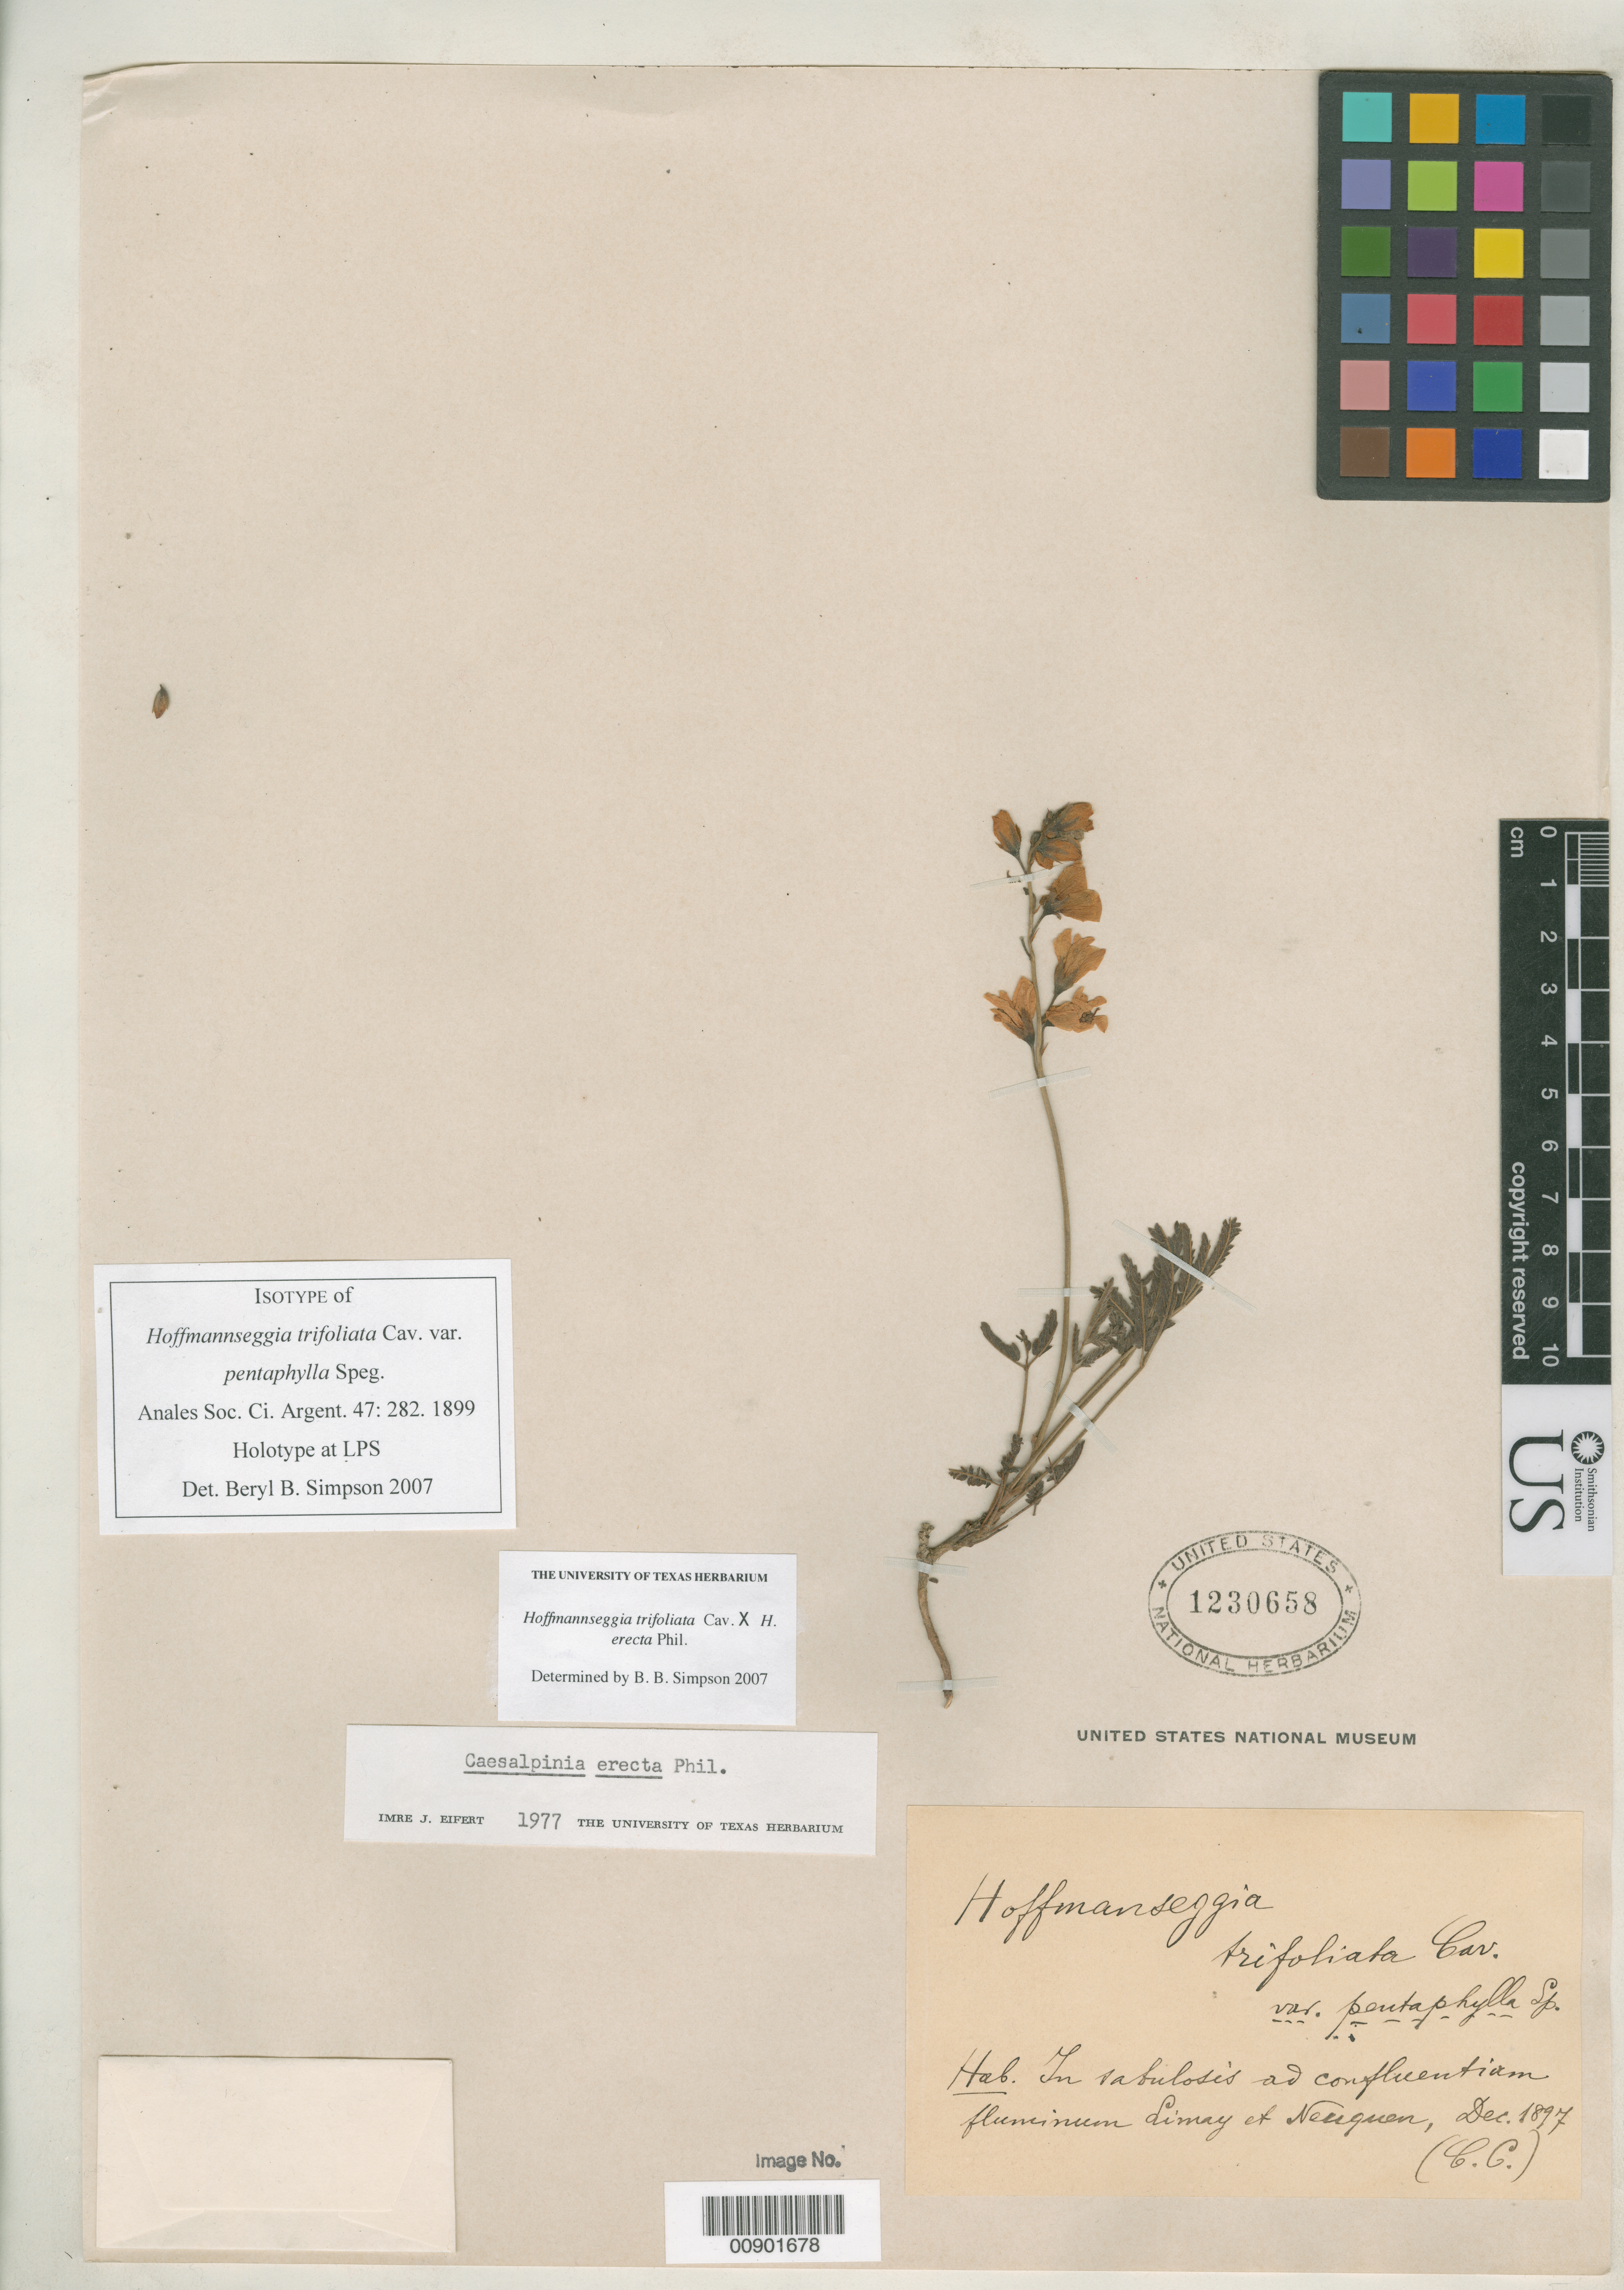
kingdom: Plantae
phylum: Tracheophyta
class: Magnoliopsida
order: Fabales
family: Fabaceae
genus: Hoffmannseggia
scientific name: Hoffmannseggia trifoliata var. pentaphylla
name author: Speg.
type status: Isotype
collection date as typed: Dec 1897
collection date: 1897-12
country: Argentina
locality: Hab. In sabulosis ad confluentiam fluminum Limay et Neuquen.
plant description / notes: Annotated by B.B. Simpson (2007) as Hoffmannseggia trifoliata x H. erecta Phil.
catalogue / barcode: US 1230658